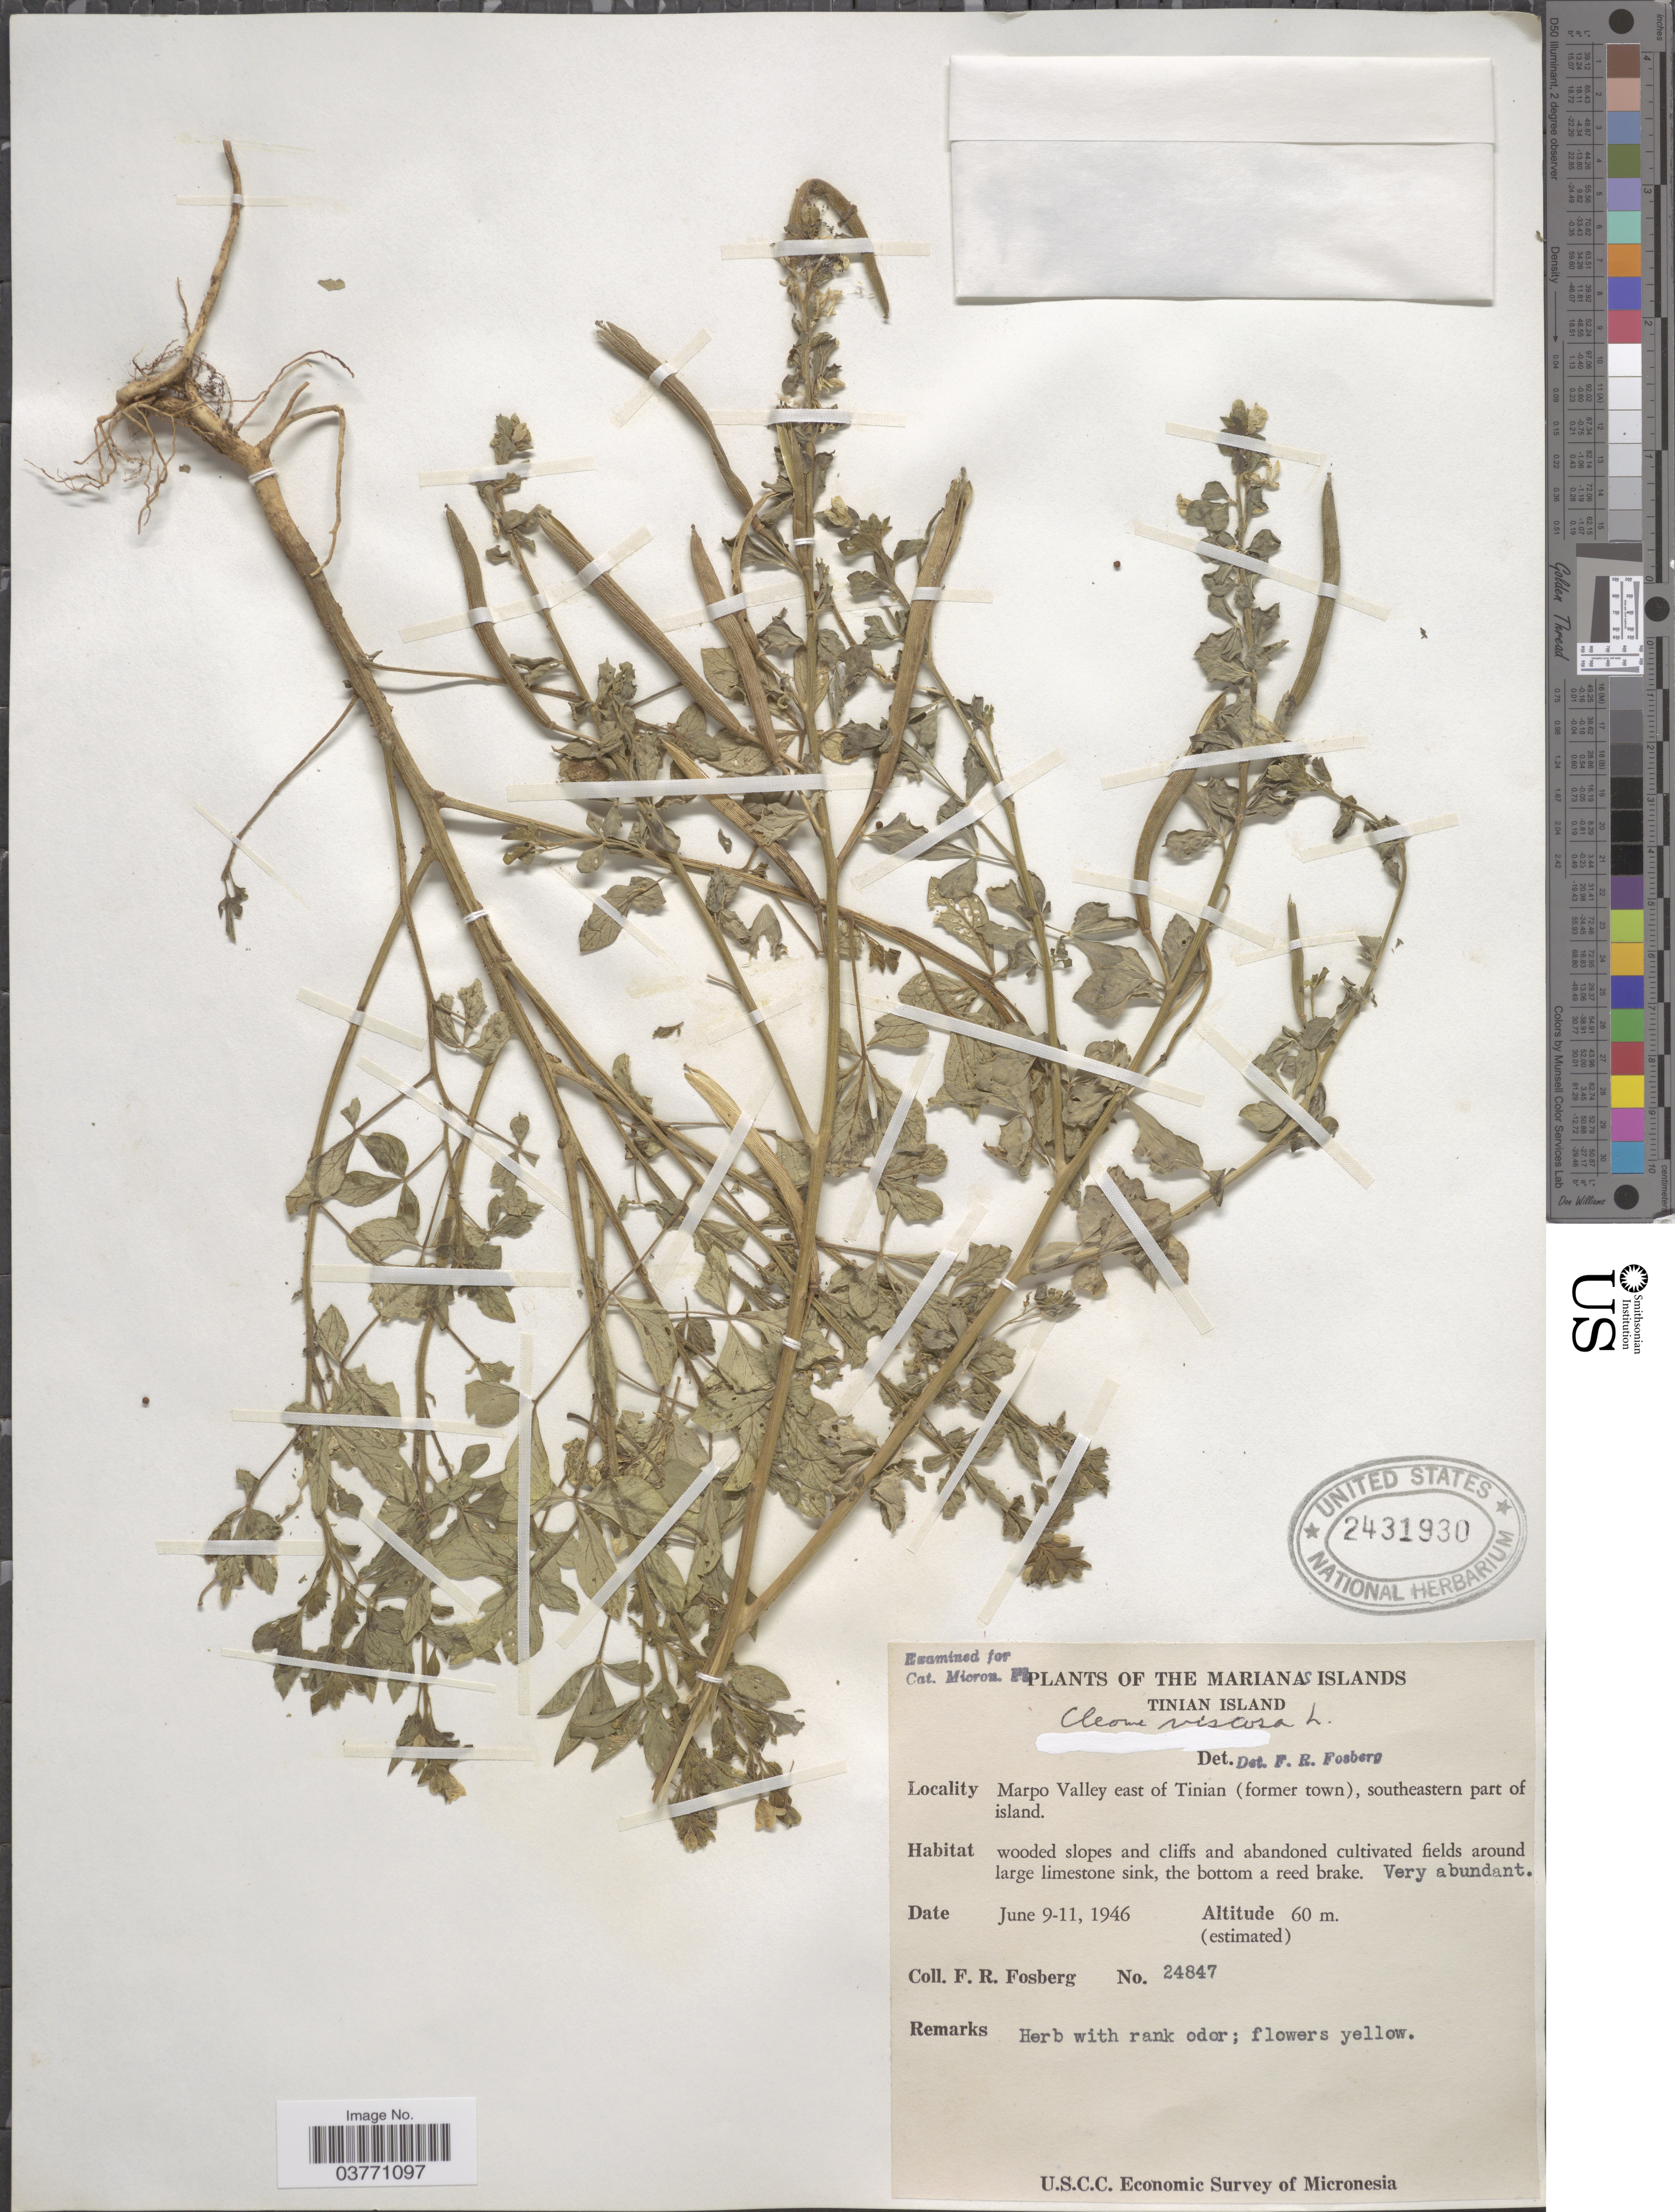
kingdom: Plantae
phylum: Tracheophyta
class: Magnoliopsida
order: Brassicales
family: Cleomaceae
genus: Arivela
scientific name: Arivela viscosa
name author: (L.) Raf.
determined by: Wagner, W. L., (BOT), Smithsonian Institution - National Museum of Natural History (UNITED STATES)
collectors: F. R. Fosberg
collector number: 24847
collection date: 1946-06-09/1946-06-11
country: Northern Mariana Islands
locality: The Marianas Islands. Tinian Island. Marpo Valley east of Tinian (former town), southeastern part of island.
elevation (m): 60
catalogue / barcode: US 431930